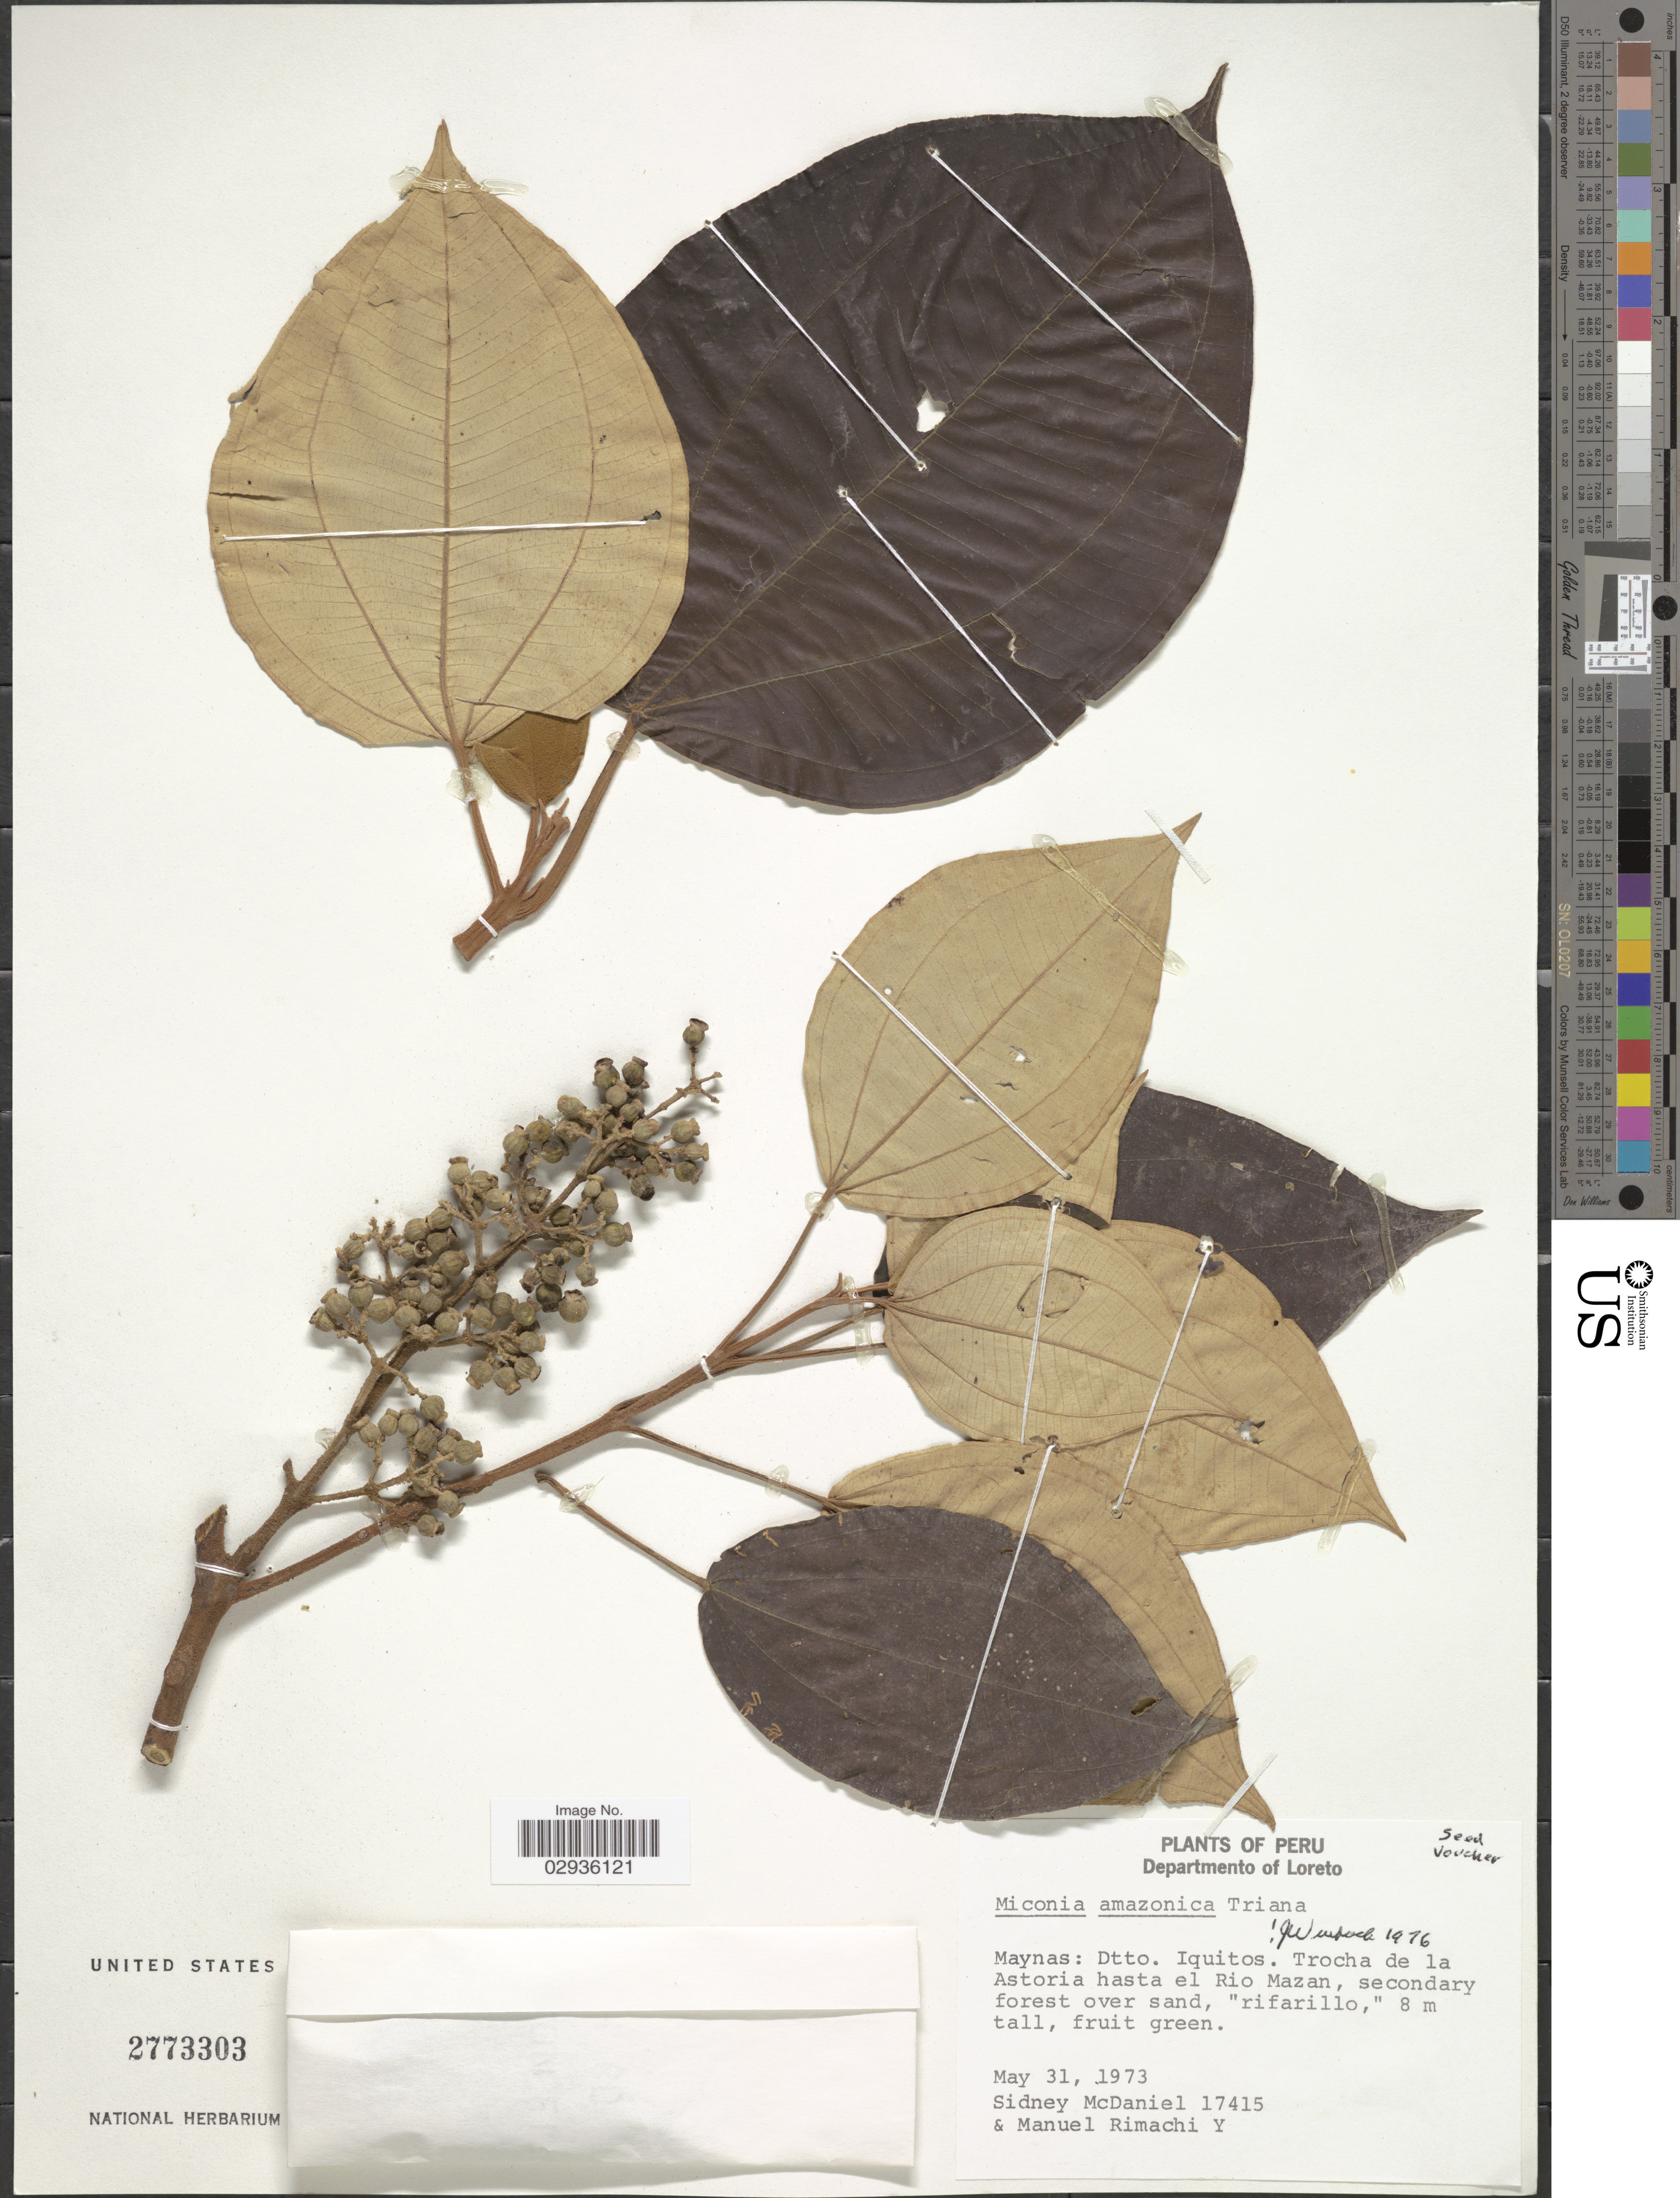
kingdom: Plantae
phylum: Tracheophyta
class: Magnoliopsida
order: Myrtales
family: Melastomataceae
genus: Miconia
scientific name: Miconia amazonica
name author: Triana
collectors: S. McDaniel & M. Rimachi Y.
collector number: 17415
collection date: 1973-05-31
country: Peru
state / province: Loreto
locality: Departmento of Loreto. Maynas: Dtto. Iquitos. Trocha de la Astoria hasta el Rio Mazan.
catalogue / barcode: US 2773303